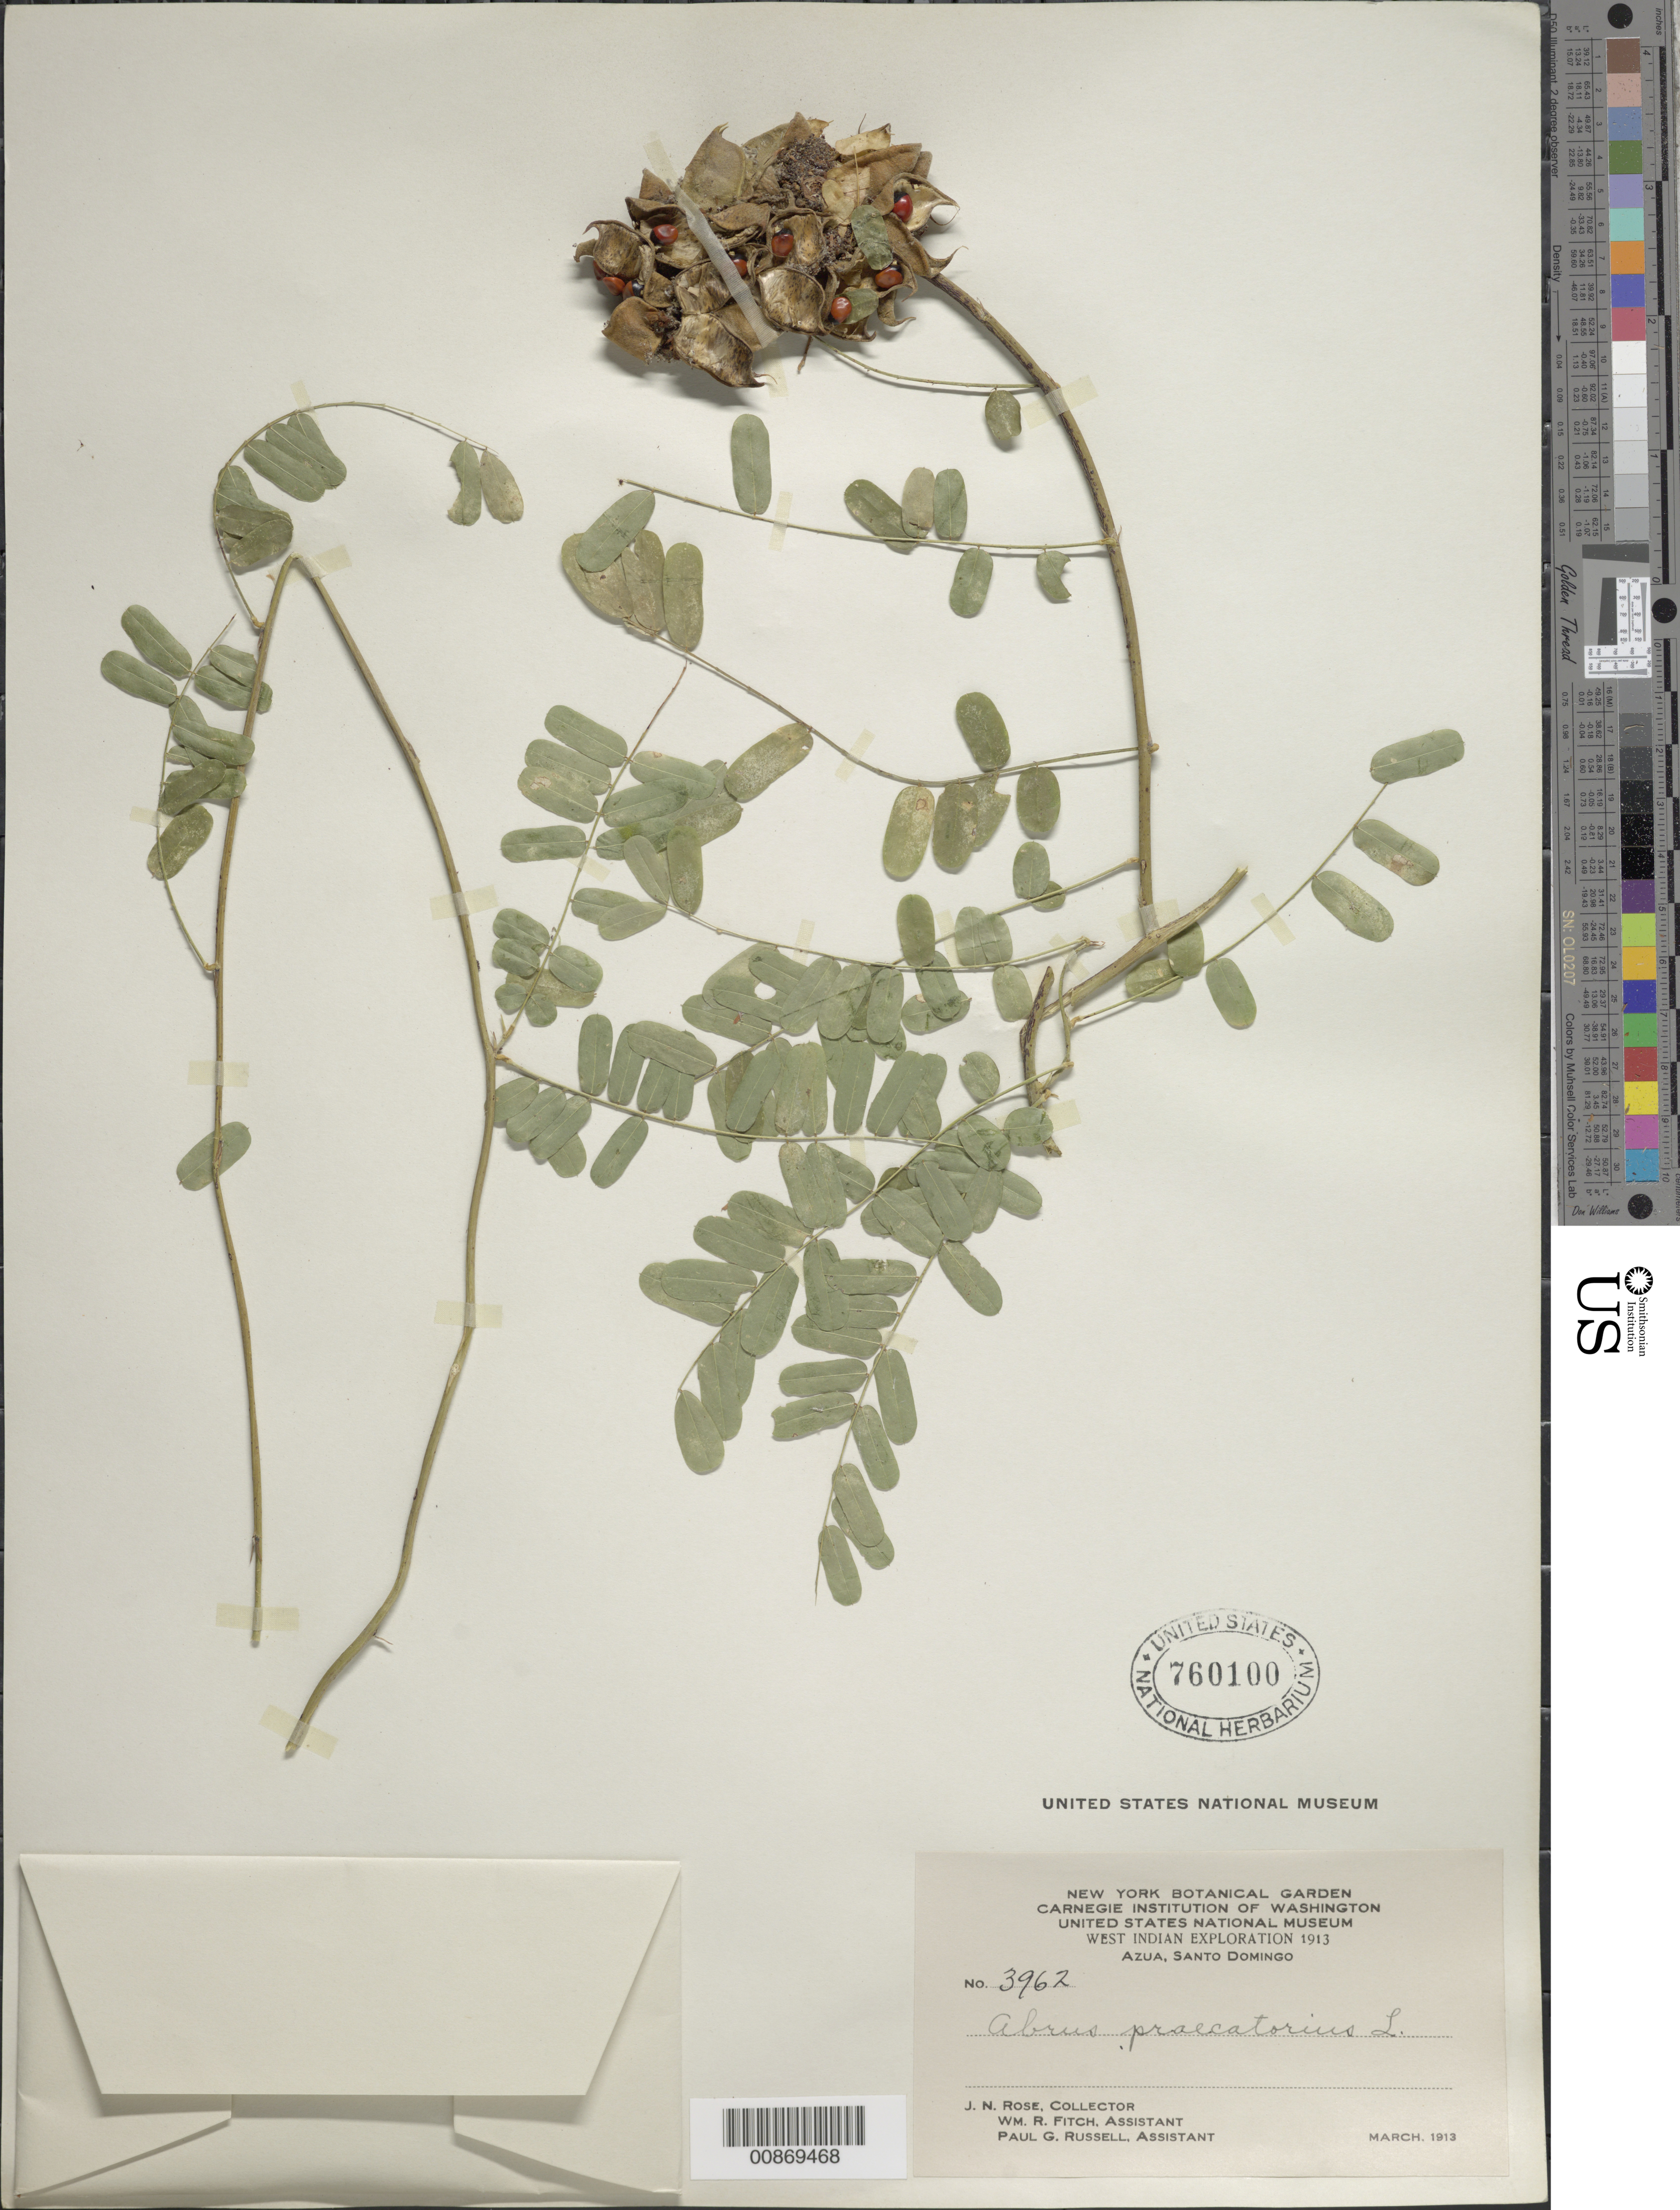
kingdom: Plantae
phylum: Tracheophyta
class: Magnoliopsida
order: Fabales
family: Fabaceae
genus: Abrus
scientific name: Abrus precatorius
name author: L.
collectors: J. N. Rose, W. R. Fitch & P. G. Russell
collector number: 3962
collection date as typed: Mar 1913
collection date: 1913-03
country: Dominican Republic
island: Hispaniola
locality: Azua, Santo Domingo.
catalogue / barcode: US 760100